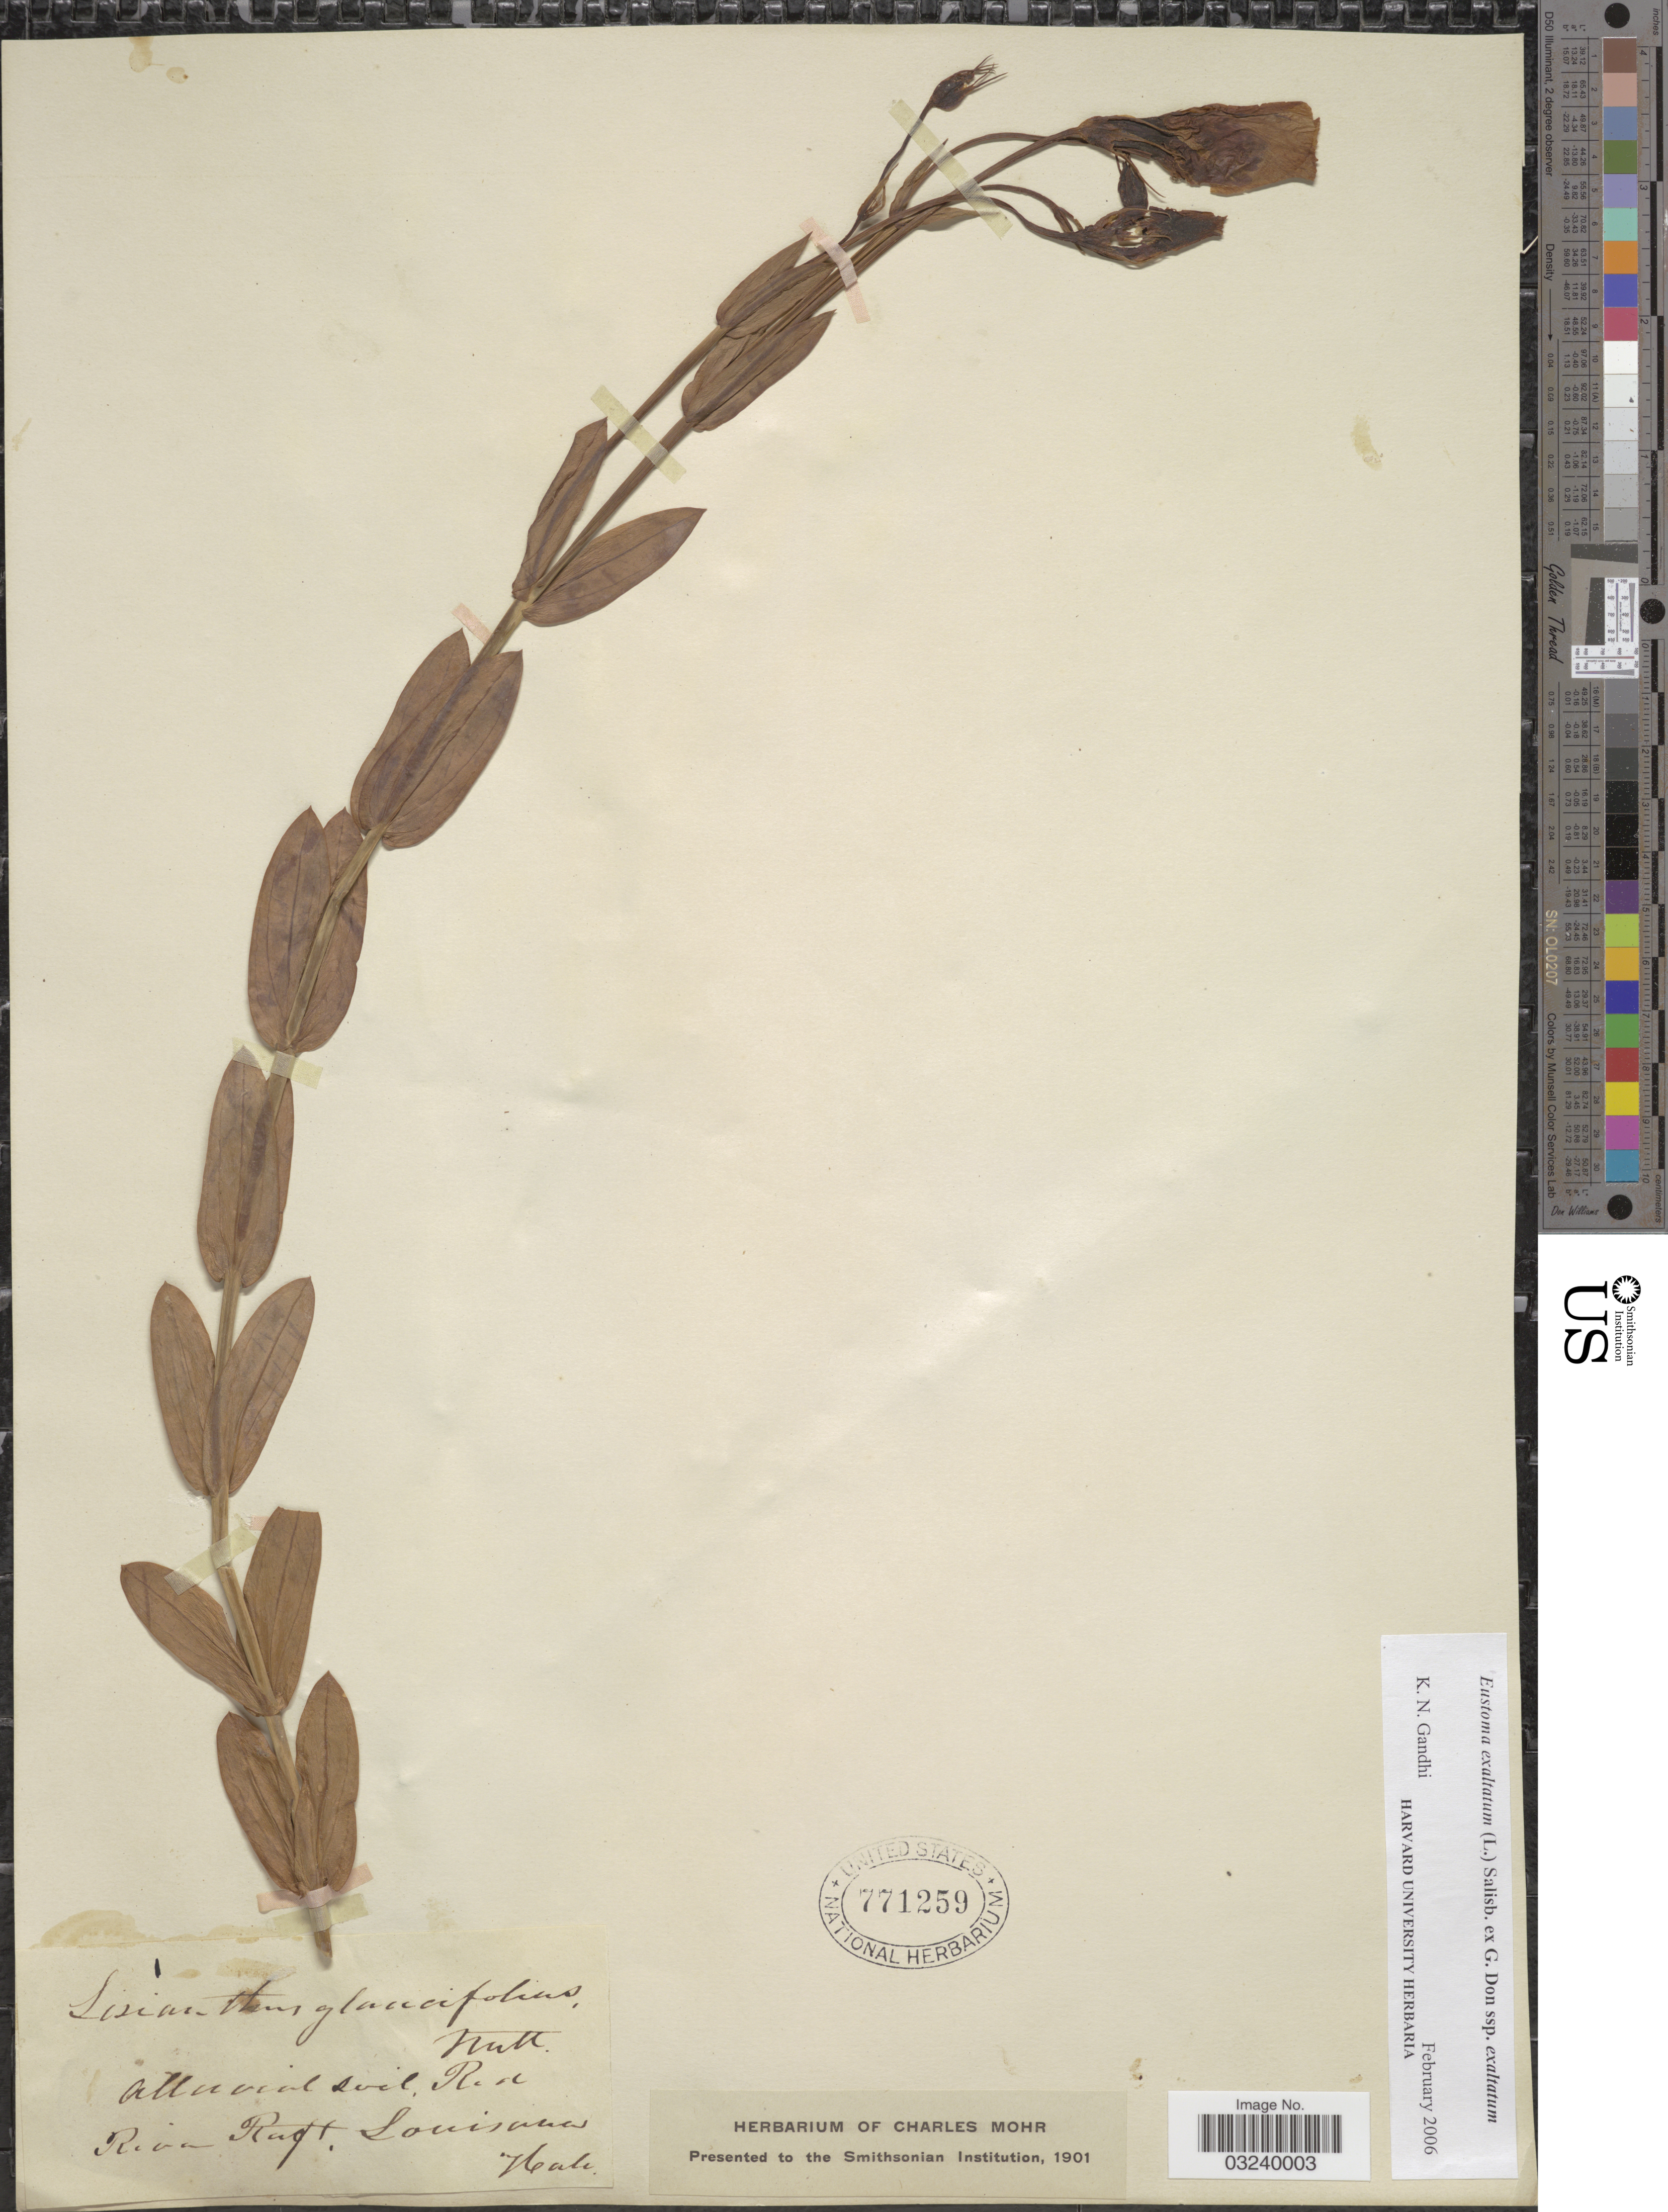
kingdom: Plantae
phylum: Tracheophyta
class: Magnoliopsida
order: Gentianales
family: Gentianaceae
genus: Eustoma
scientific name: Eustoma exaltatum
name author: (L.) Salisb. ex Don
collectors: -- Hale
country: United States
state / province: Louisiana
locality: Red River Raft.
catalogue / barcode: US 771259